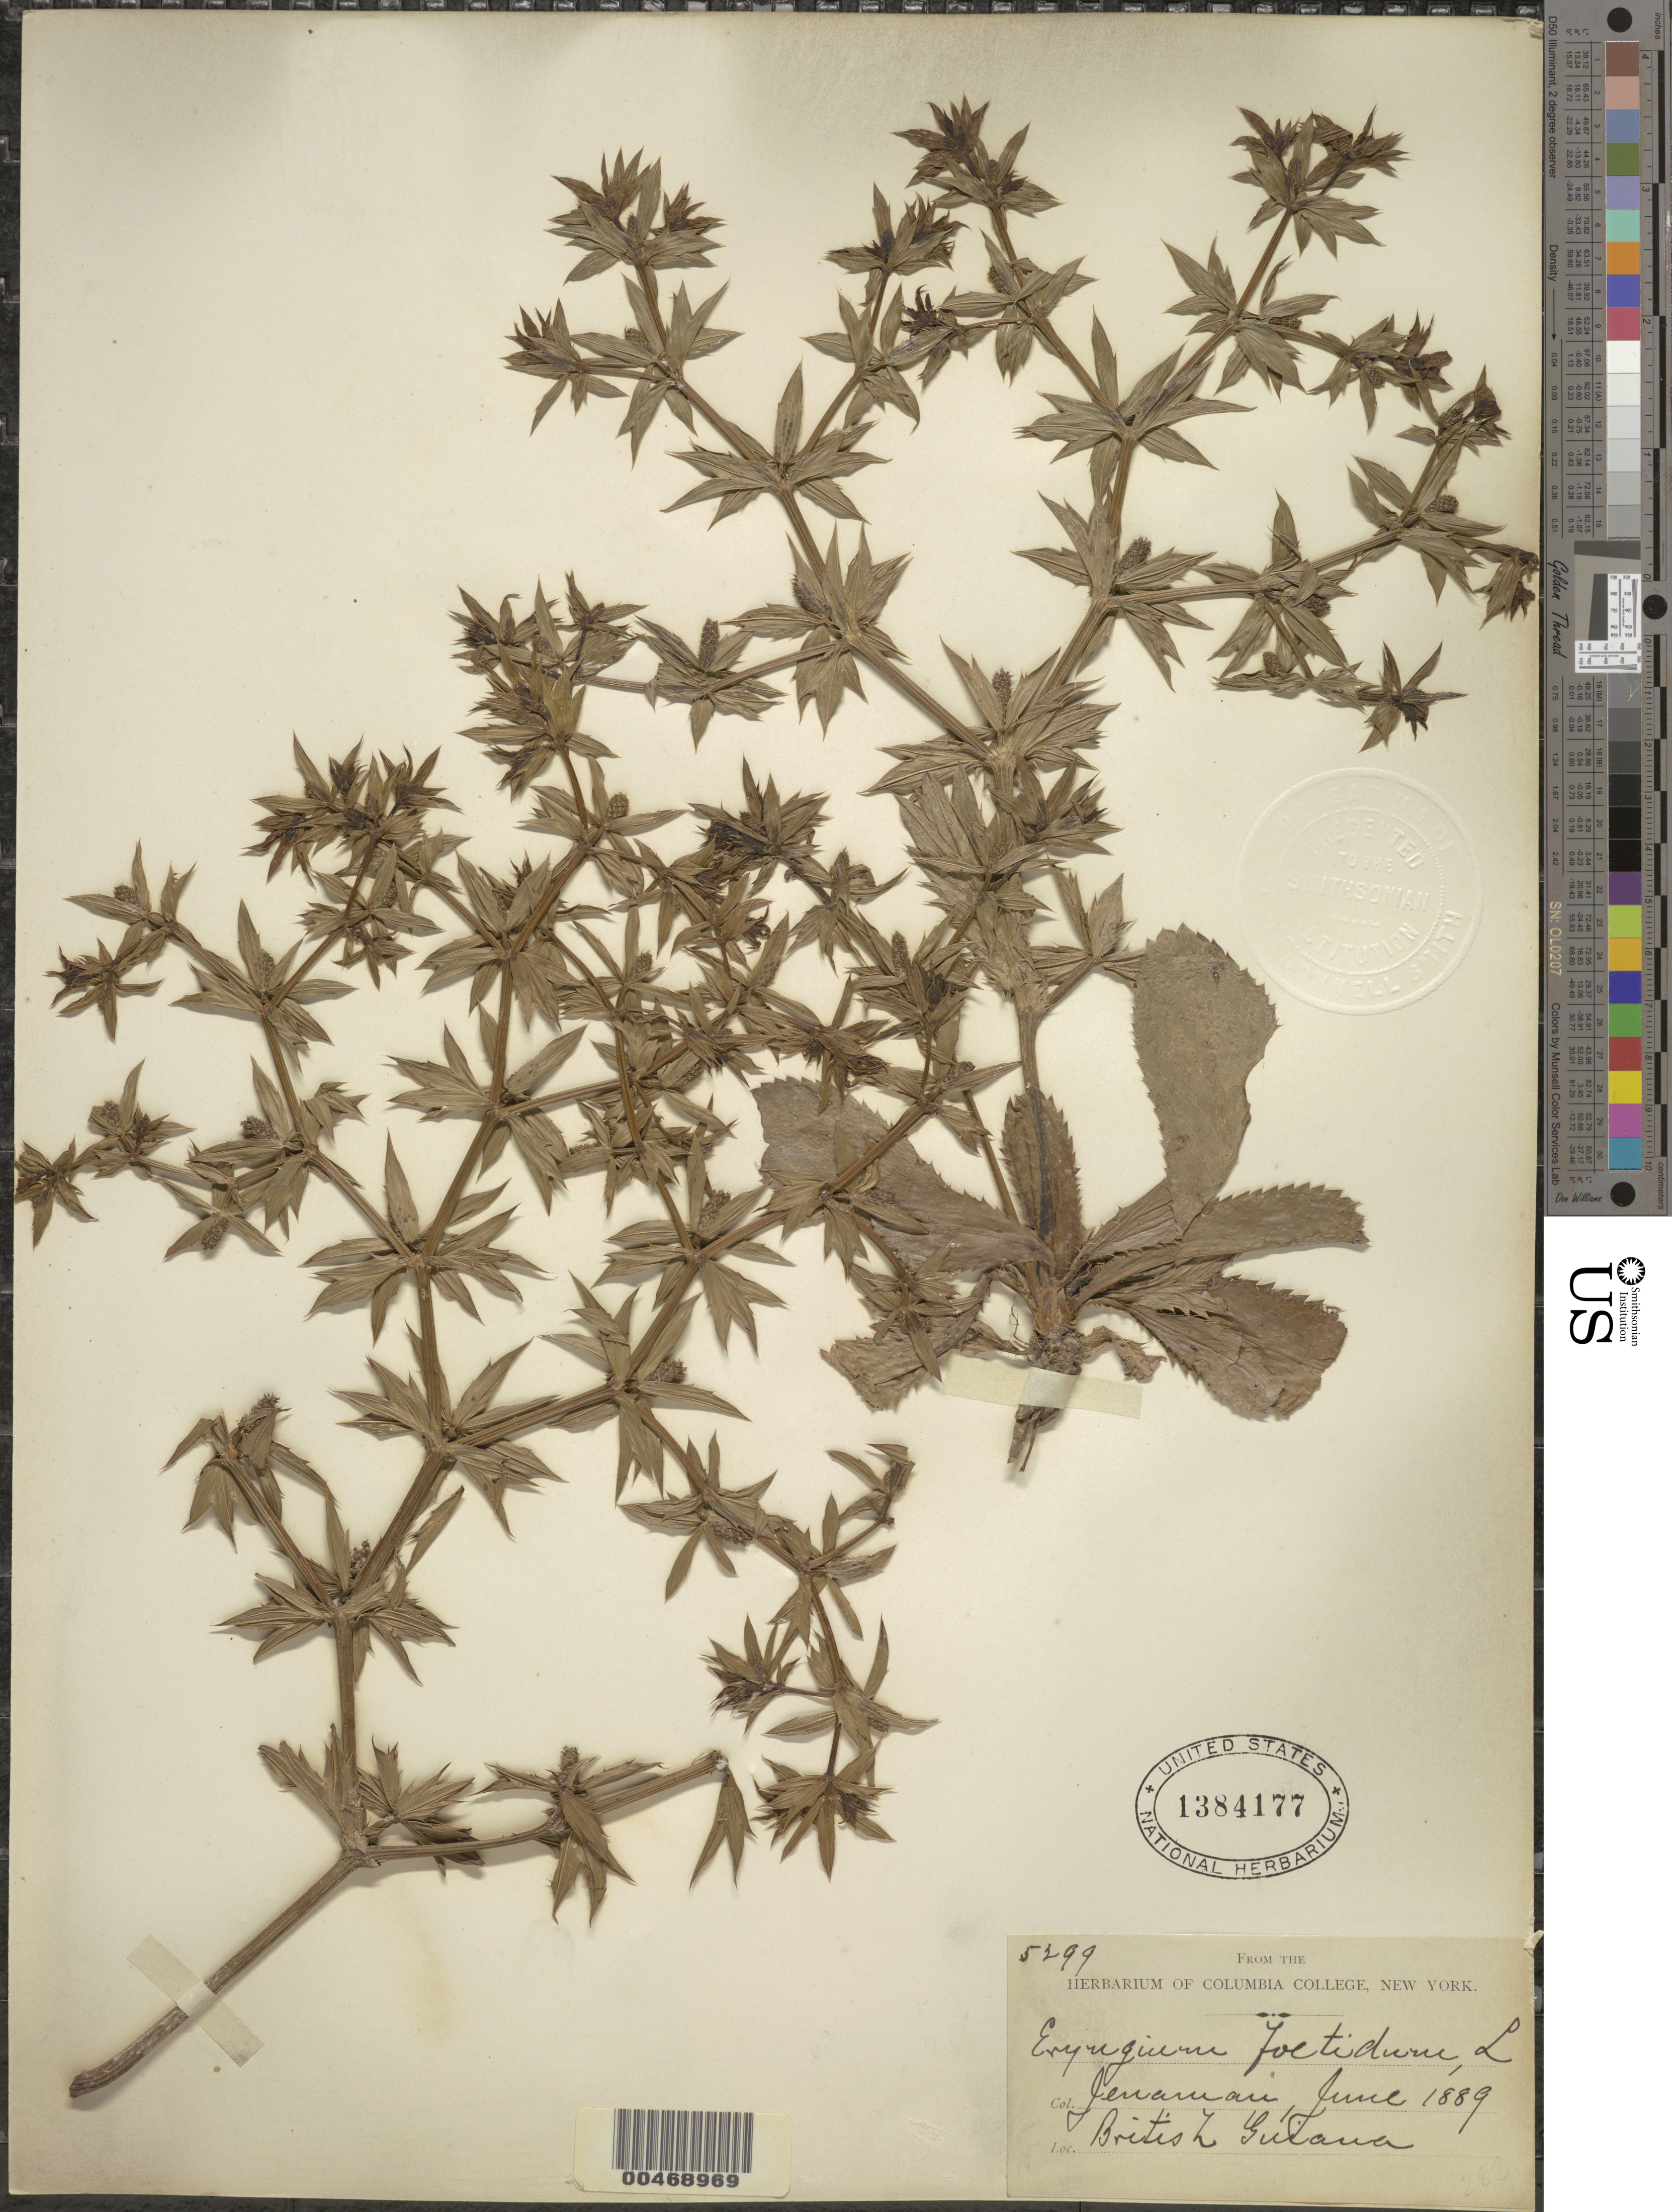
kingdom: Plantae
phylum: Tracheophyta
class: Magnoliopsida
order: Apiales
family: Apiaceae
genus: Eryngium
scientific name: Eryngium foetidum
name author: L.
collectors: G. S. Jenman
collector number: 5299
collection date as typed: June 1889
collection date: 1889-06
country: Guyana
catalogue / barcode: US 1384177